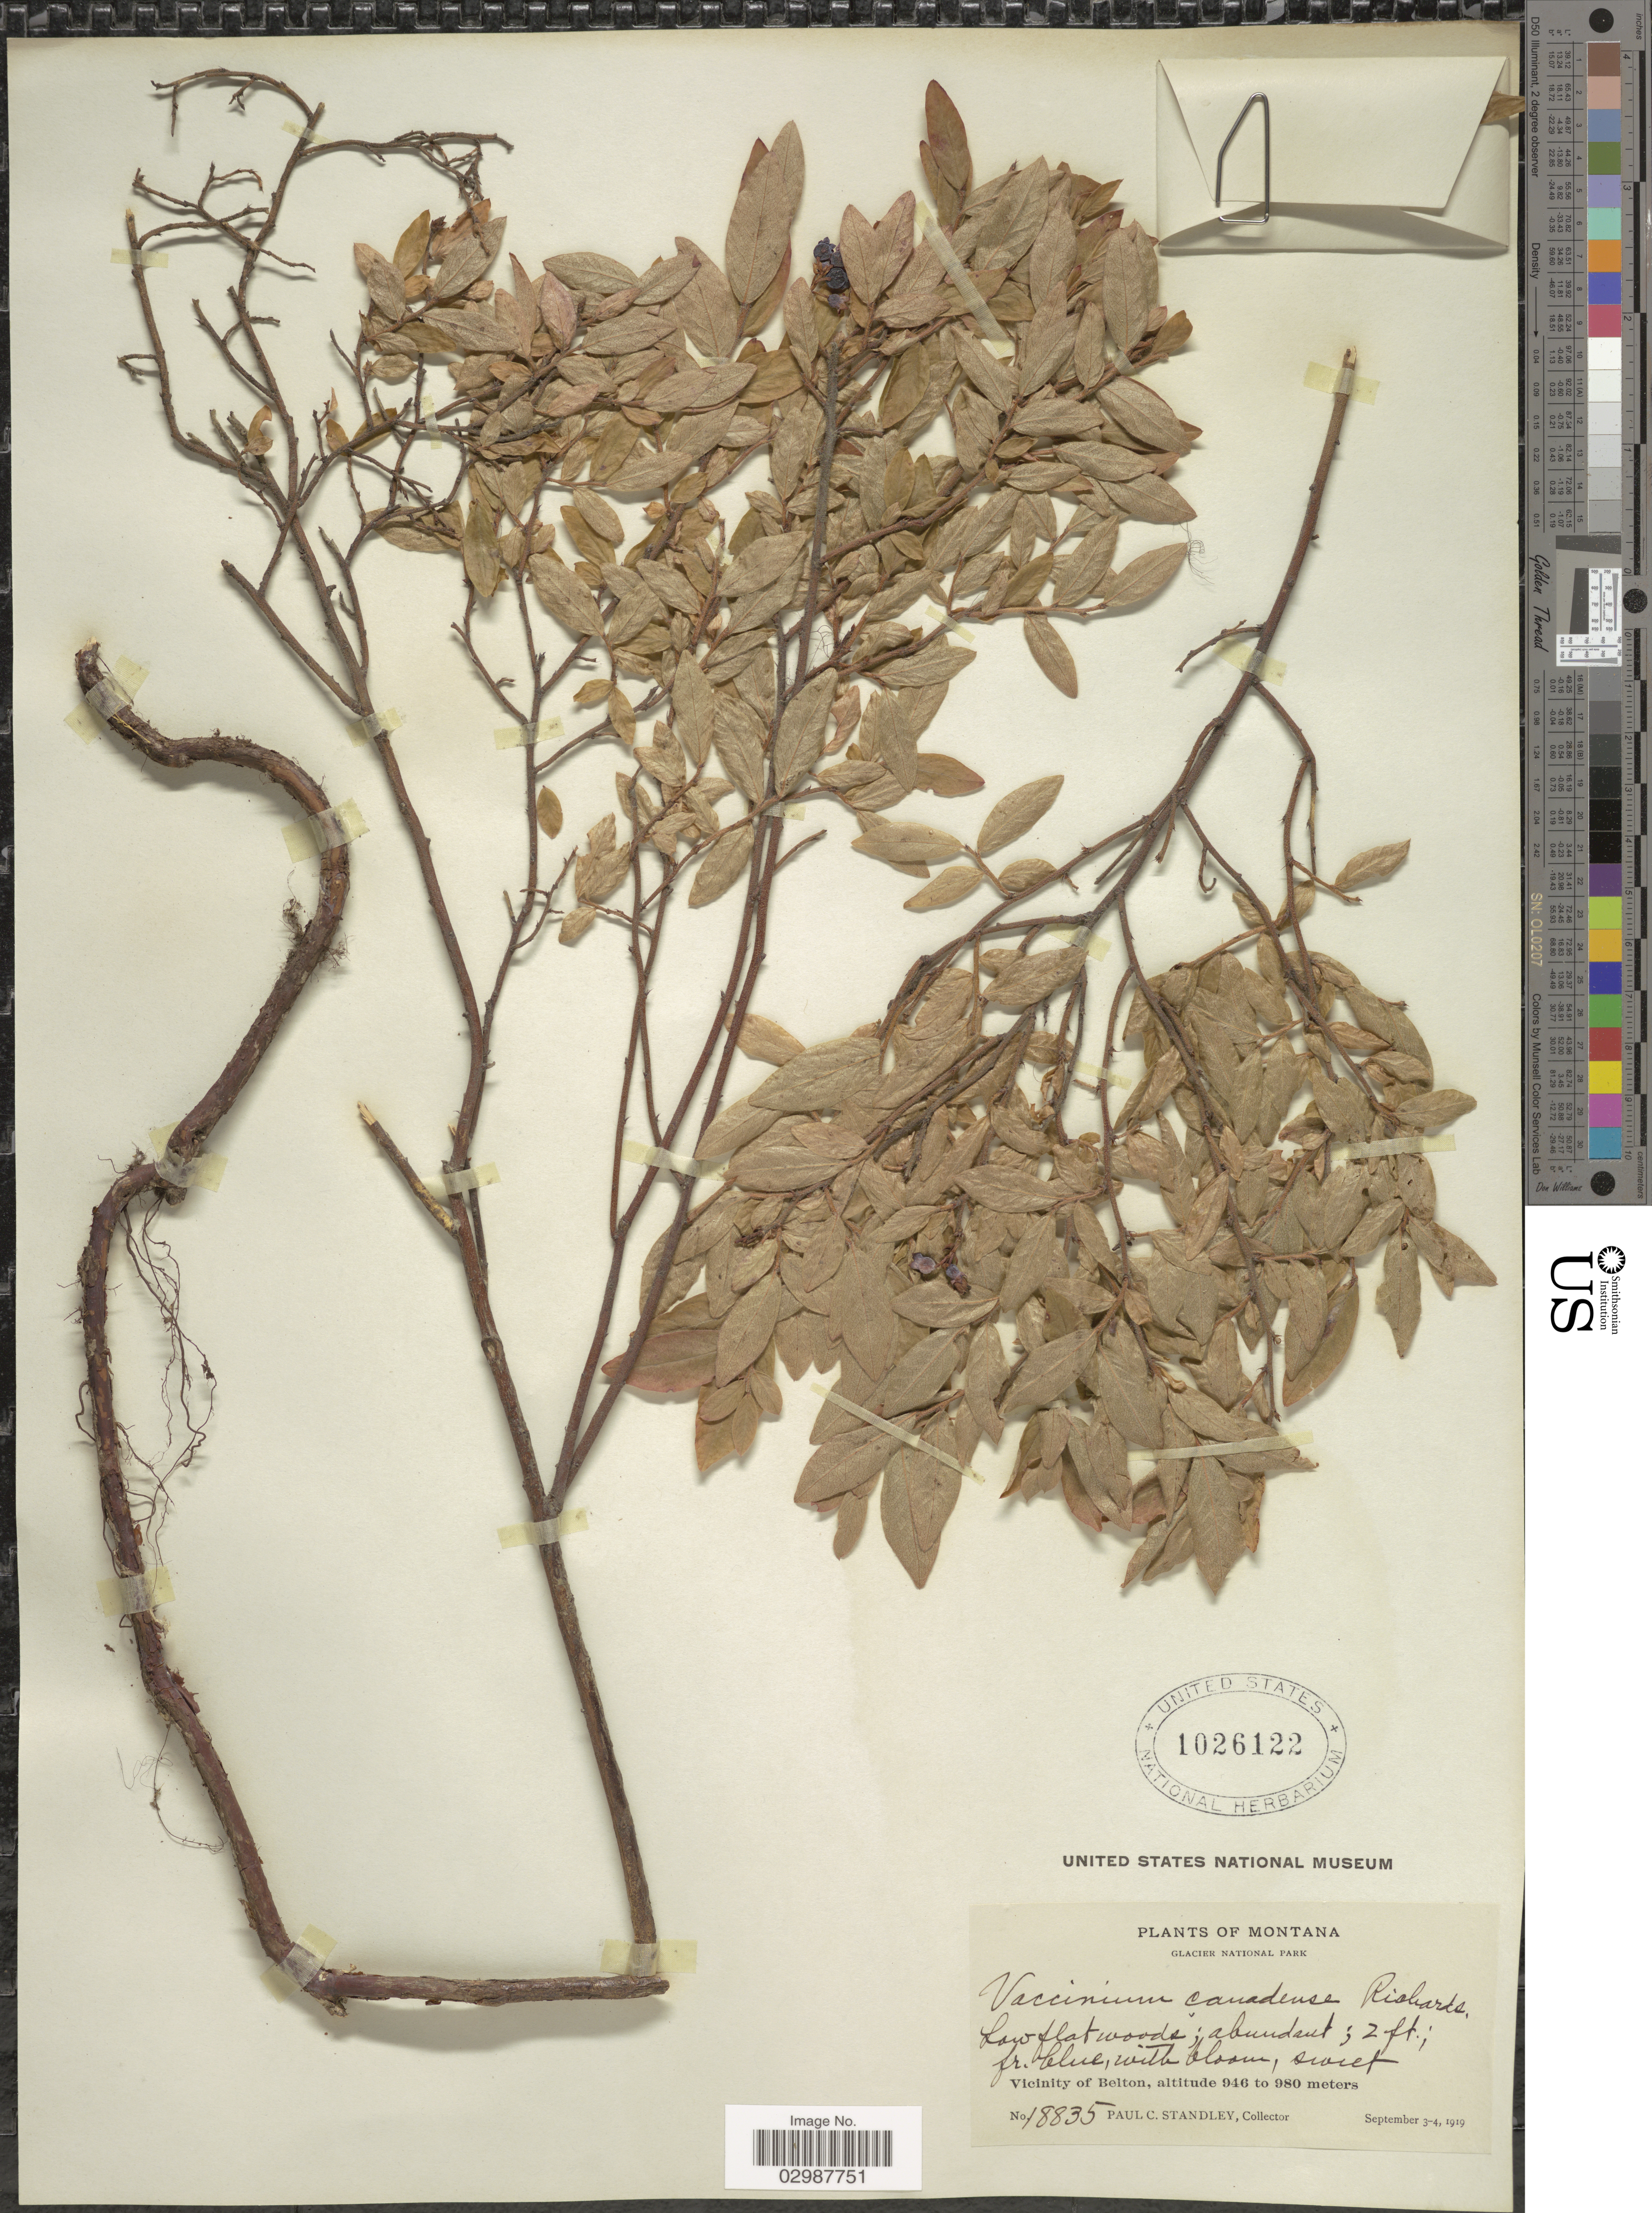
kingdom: Plantae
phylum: Tracheophyta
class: Magnoliopsida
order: Ericales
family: Ericaceae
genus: Vaccinium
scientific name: Vaccinium canadense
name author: Kalm ex Richardson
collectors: P. C. Standley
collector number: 18835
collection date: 1919-09-03/1919-09-04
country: United States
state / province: Montana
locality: Glacier National Park. Vicinity of Belton.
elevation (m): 946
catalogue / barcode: US 1026122